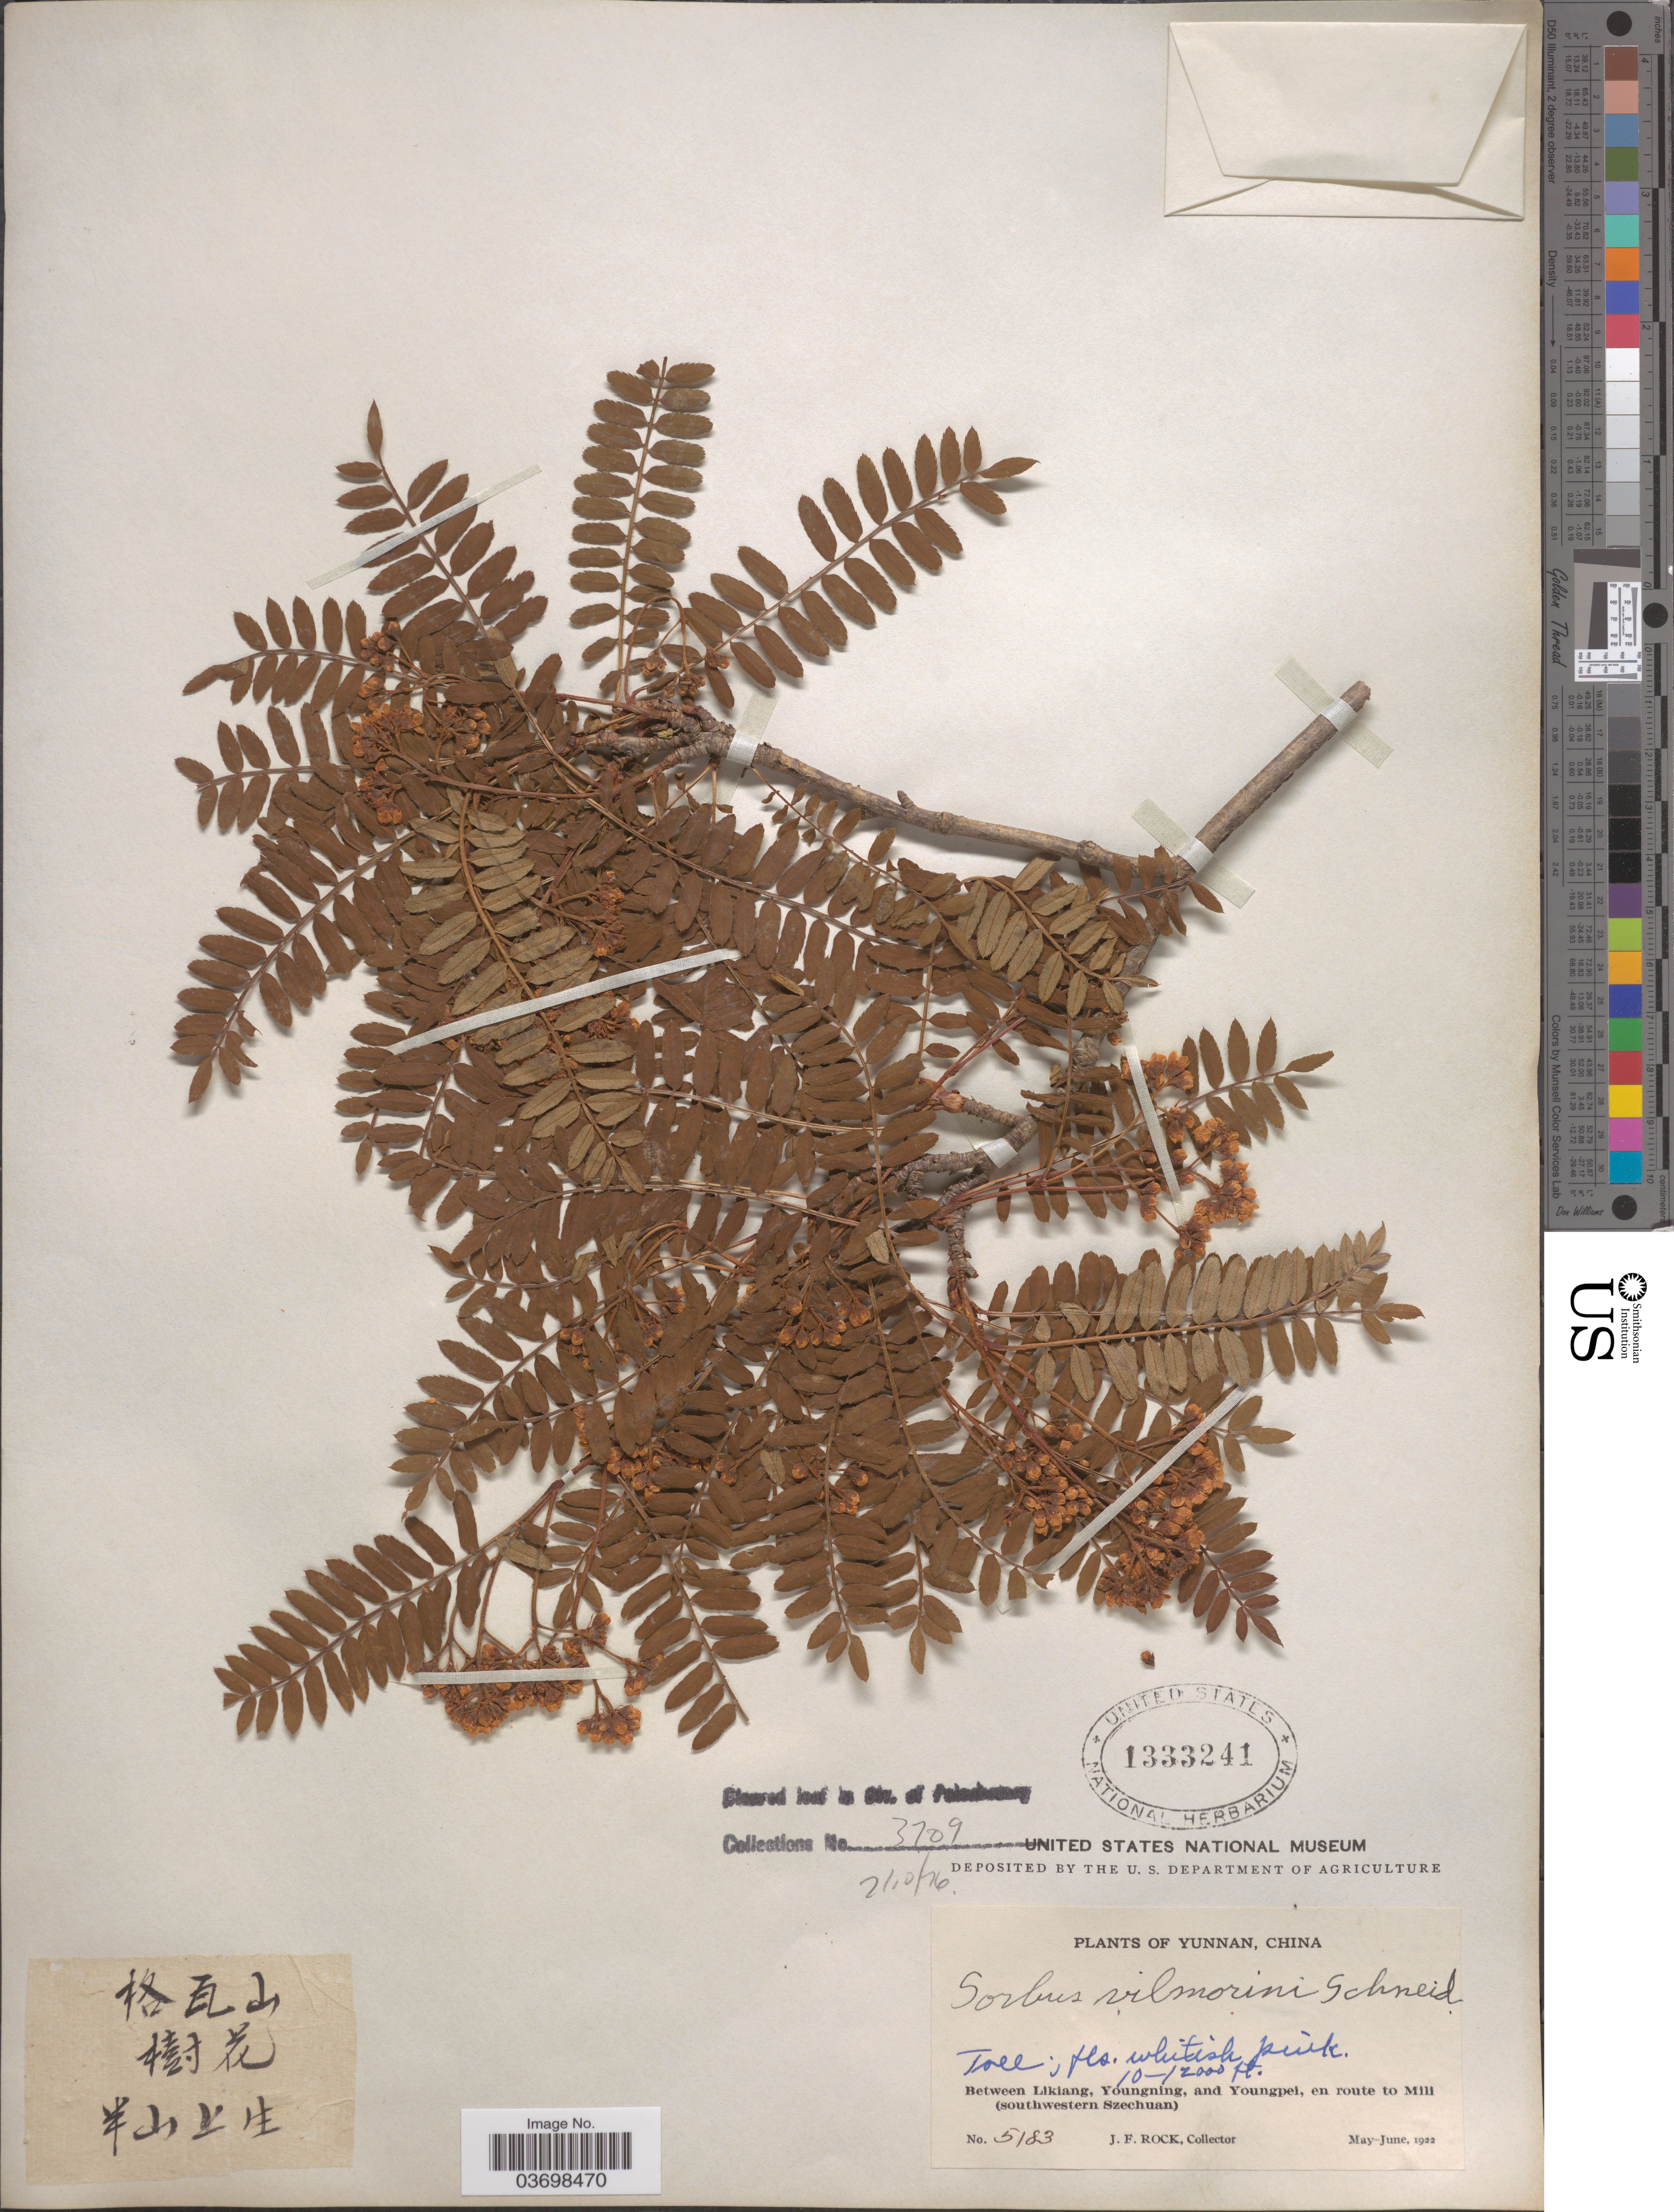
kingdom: Plantae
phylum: Tracheophyta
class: Magnoliopsida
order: Rosales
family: Rosaceae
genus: Sorbus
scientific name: Sorbus vilmorini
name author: C.K. Schneid.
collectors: J. Rock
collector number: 5183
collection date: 1922-05/1922-06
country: China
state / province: Yunnan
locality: Between Likiang, Youngning, and Youngpei, en route to Mili (southwestern Szechuan).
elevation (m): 3048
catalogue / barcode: US 1333241